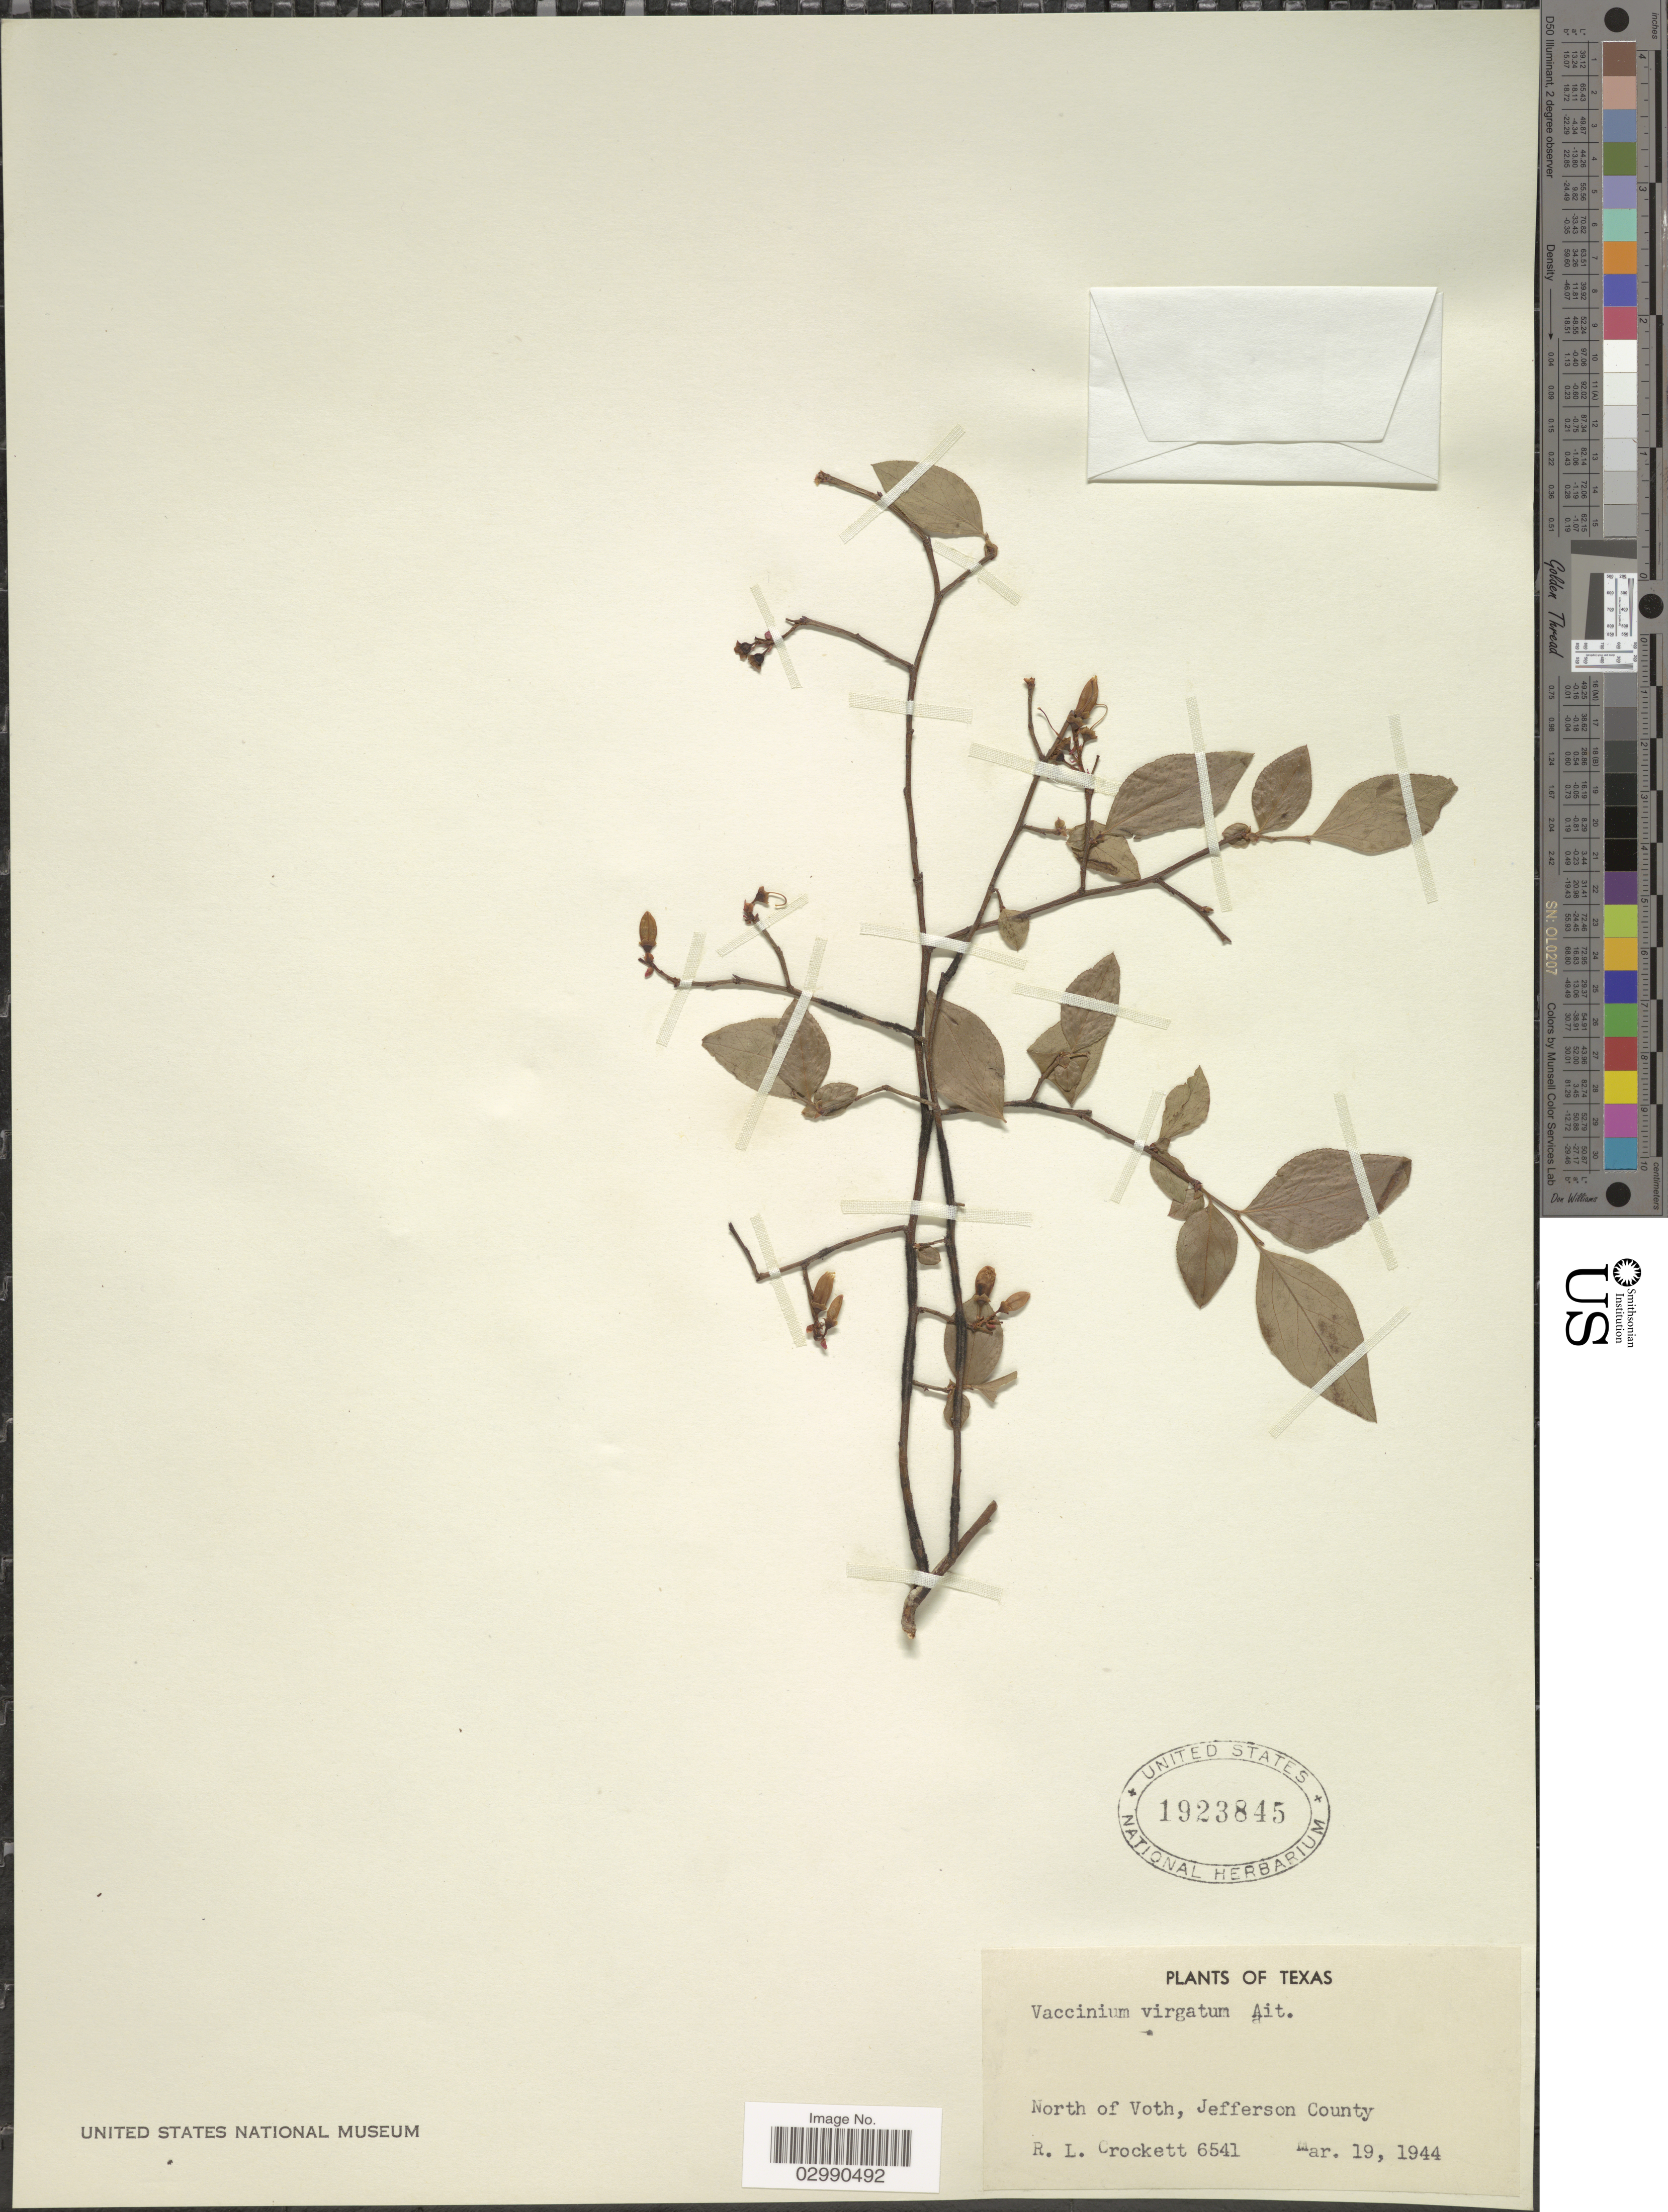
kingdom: Plantae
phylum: Tracheophyta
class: Magnoliopsida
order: Ericales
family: Ericaceae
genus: Vaccinium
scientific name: Vaccinium virgatum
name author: Aiton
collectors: R. Crockett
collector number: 6541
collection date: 1944-03-19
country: United States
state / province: Texas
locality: North of Voth, Jefferson County.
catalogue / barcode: US 1923845